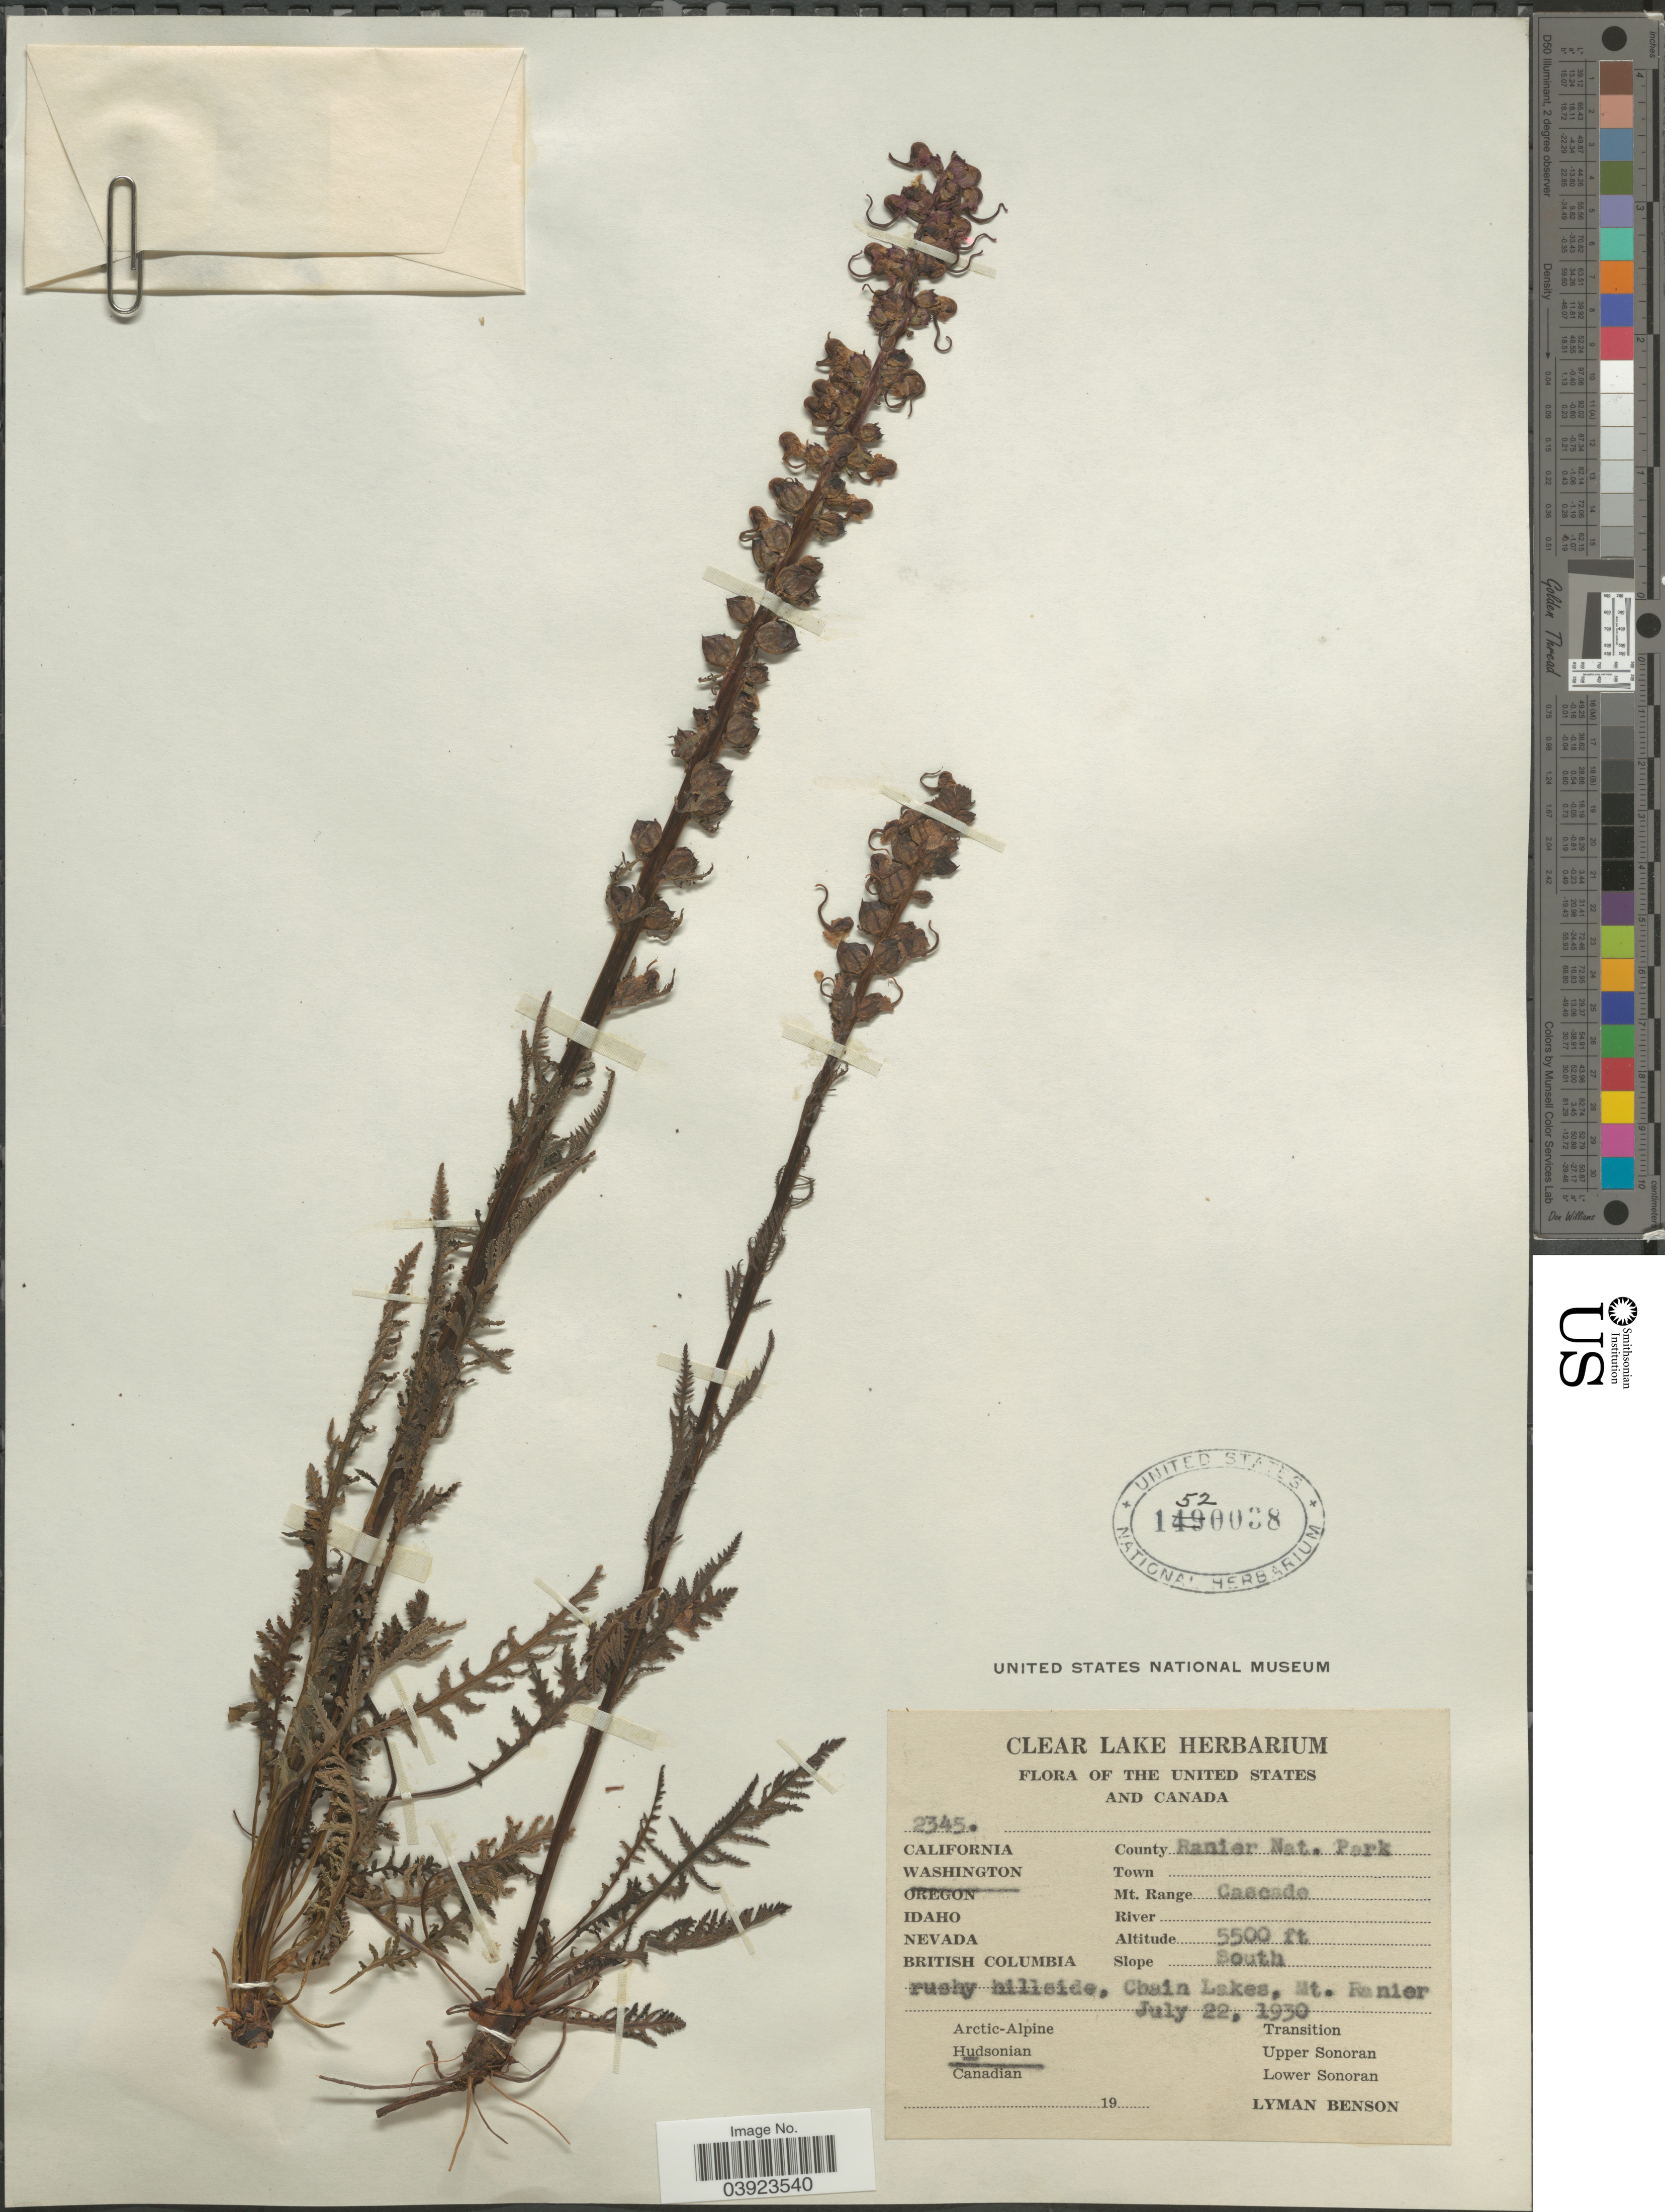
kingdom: Plantae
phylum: Tracheophyta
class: Magnoliopsida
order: Lamiales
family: Orobanchaceae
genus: Pedicularis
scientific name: Pedicularis surrecta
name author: Benth.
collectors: L. D. Benson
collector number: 2345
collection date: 1930-07-22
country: United States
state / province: Washington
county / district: Lewis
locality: Ranier Nat. Park. Mt. Range Cascade. Rushy hillside, Chain Lakes, Mt. Ranier. Hudsonian. Slope South.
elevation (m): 1676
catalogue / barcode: US 1520038